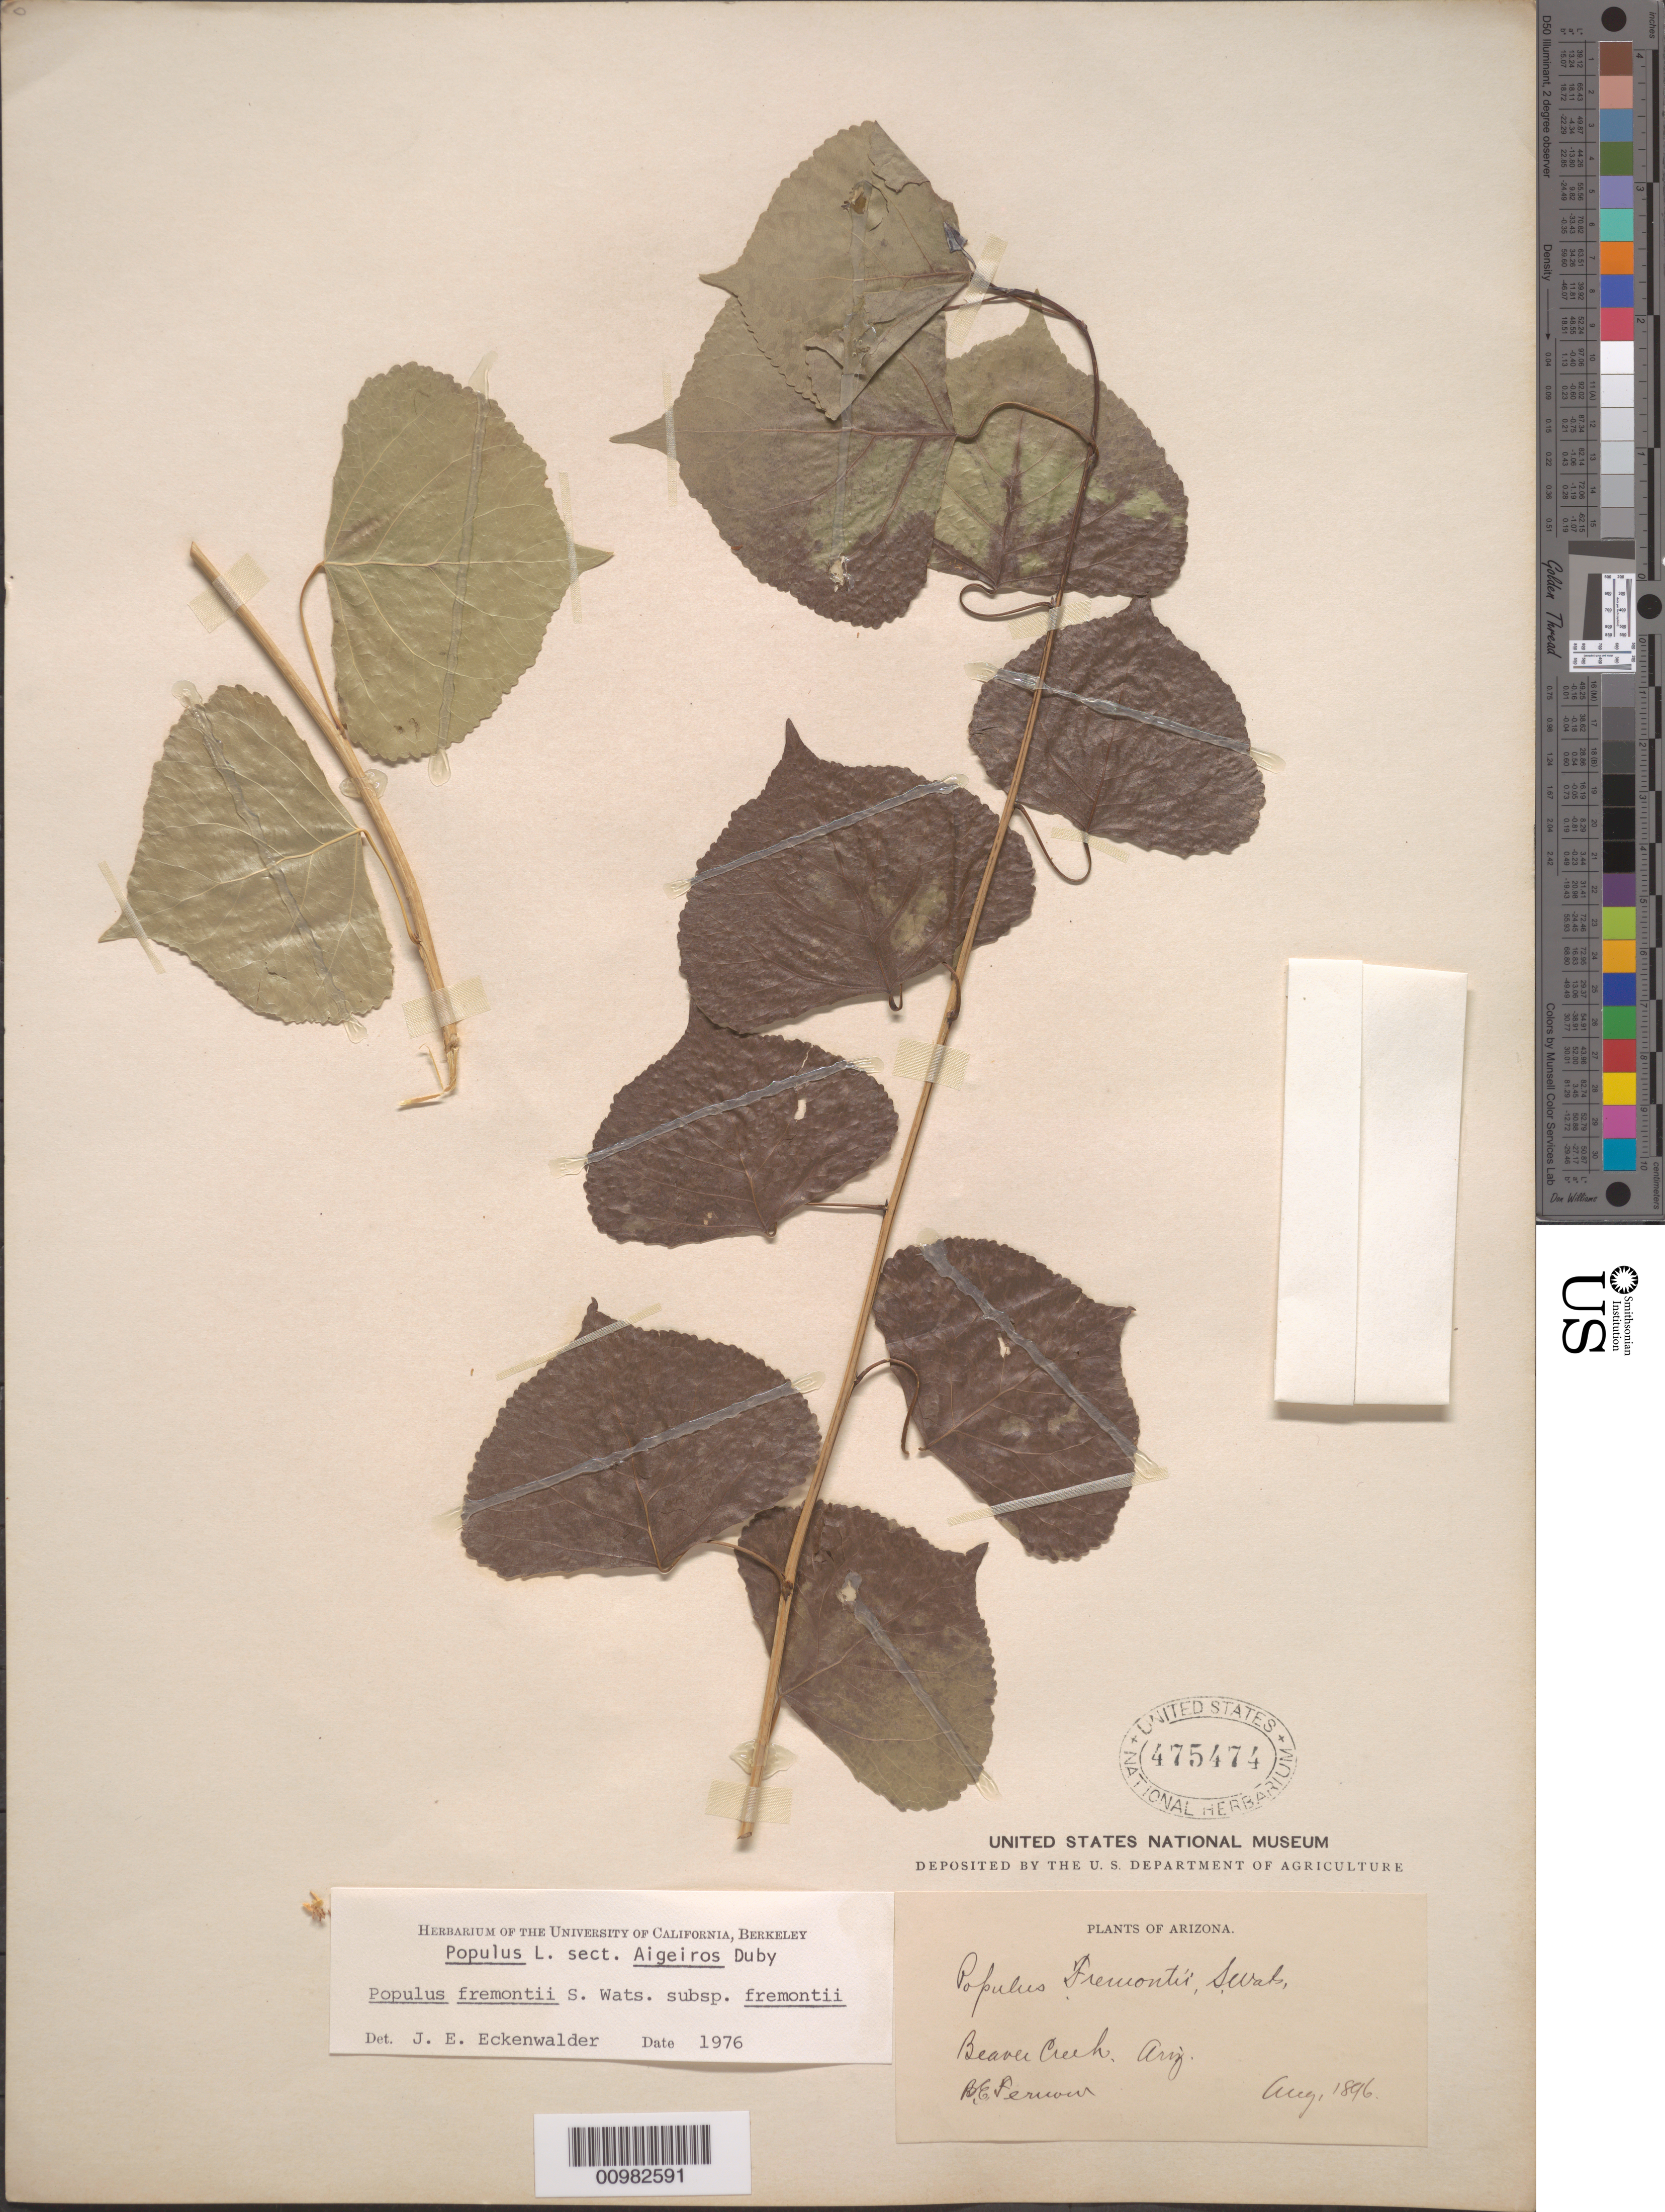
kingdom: Plantae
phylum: Tracheophyta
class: Magnoliopsida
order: Malpighiales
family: Salicaceae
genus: Populus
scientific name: Populus fremontii subsp. fremontii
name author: S. Watson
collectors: B. Fernow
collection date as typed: Aug 1896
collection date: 1896-08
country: United States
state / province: Arizona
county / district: Yavapai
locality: Beaver Creek.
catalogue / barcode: US 475474